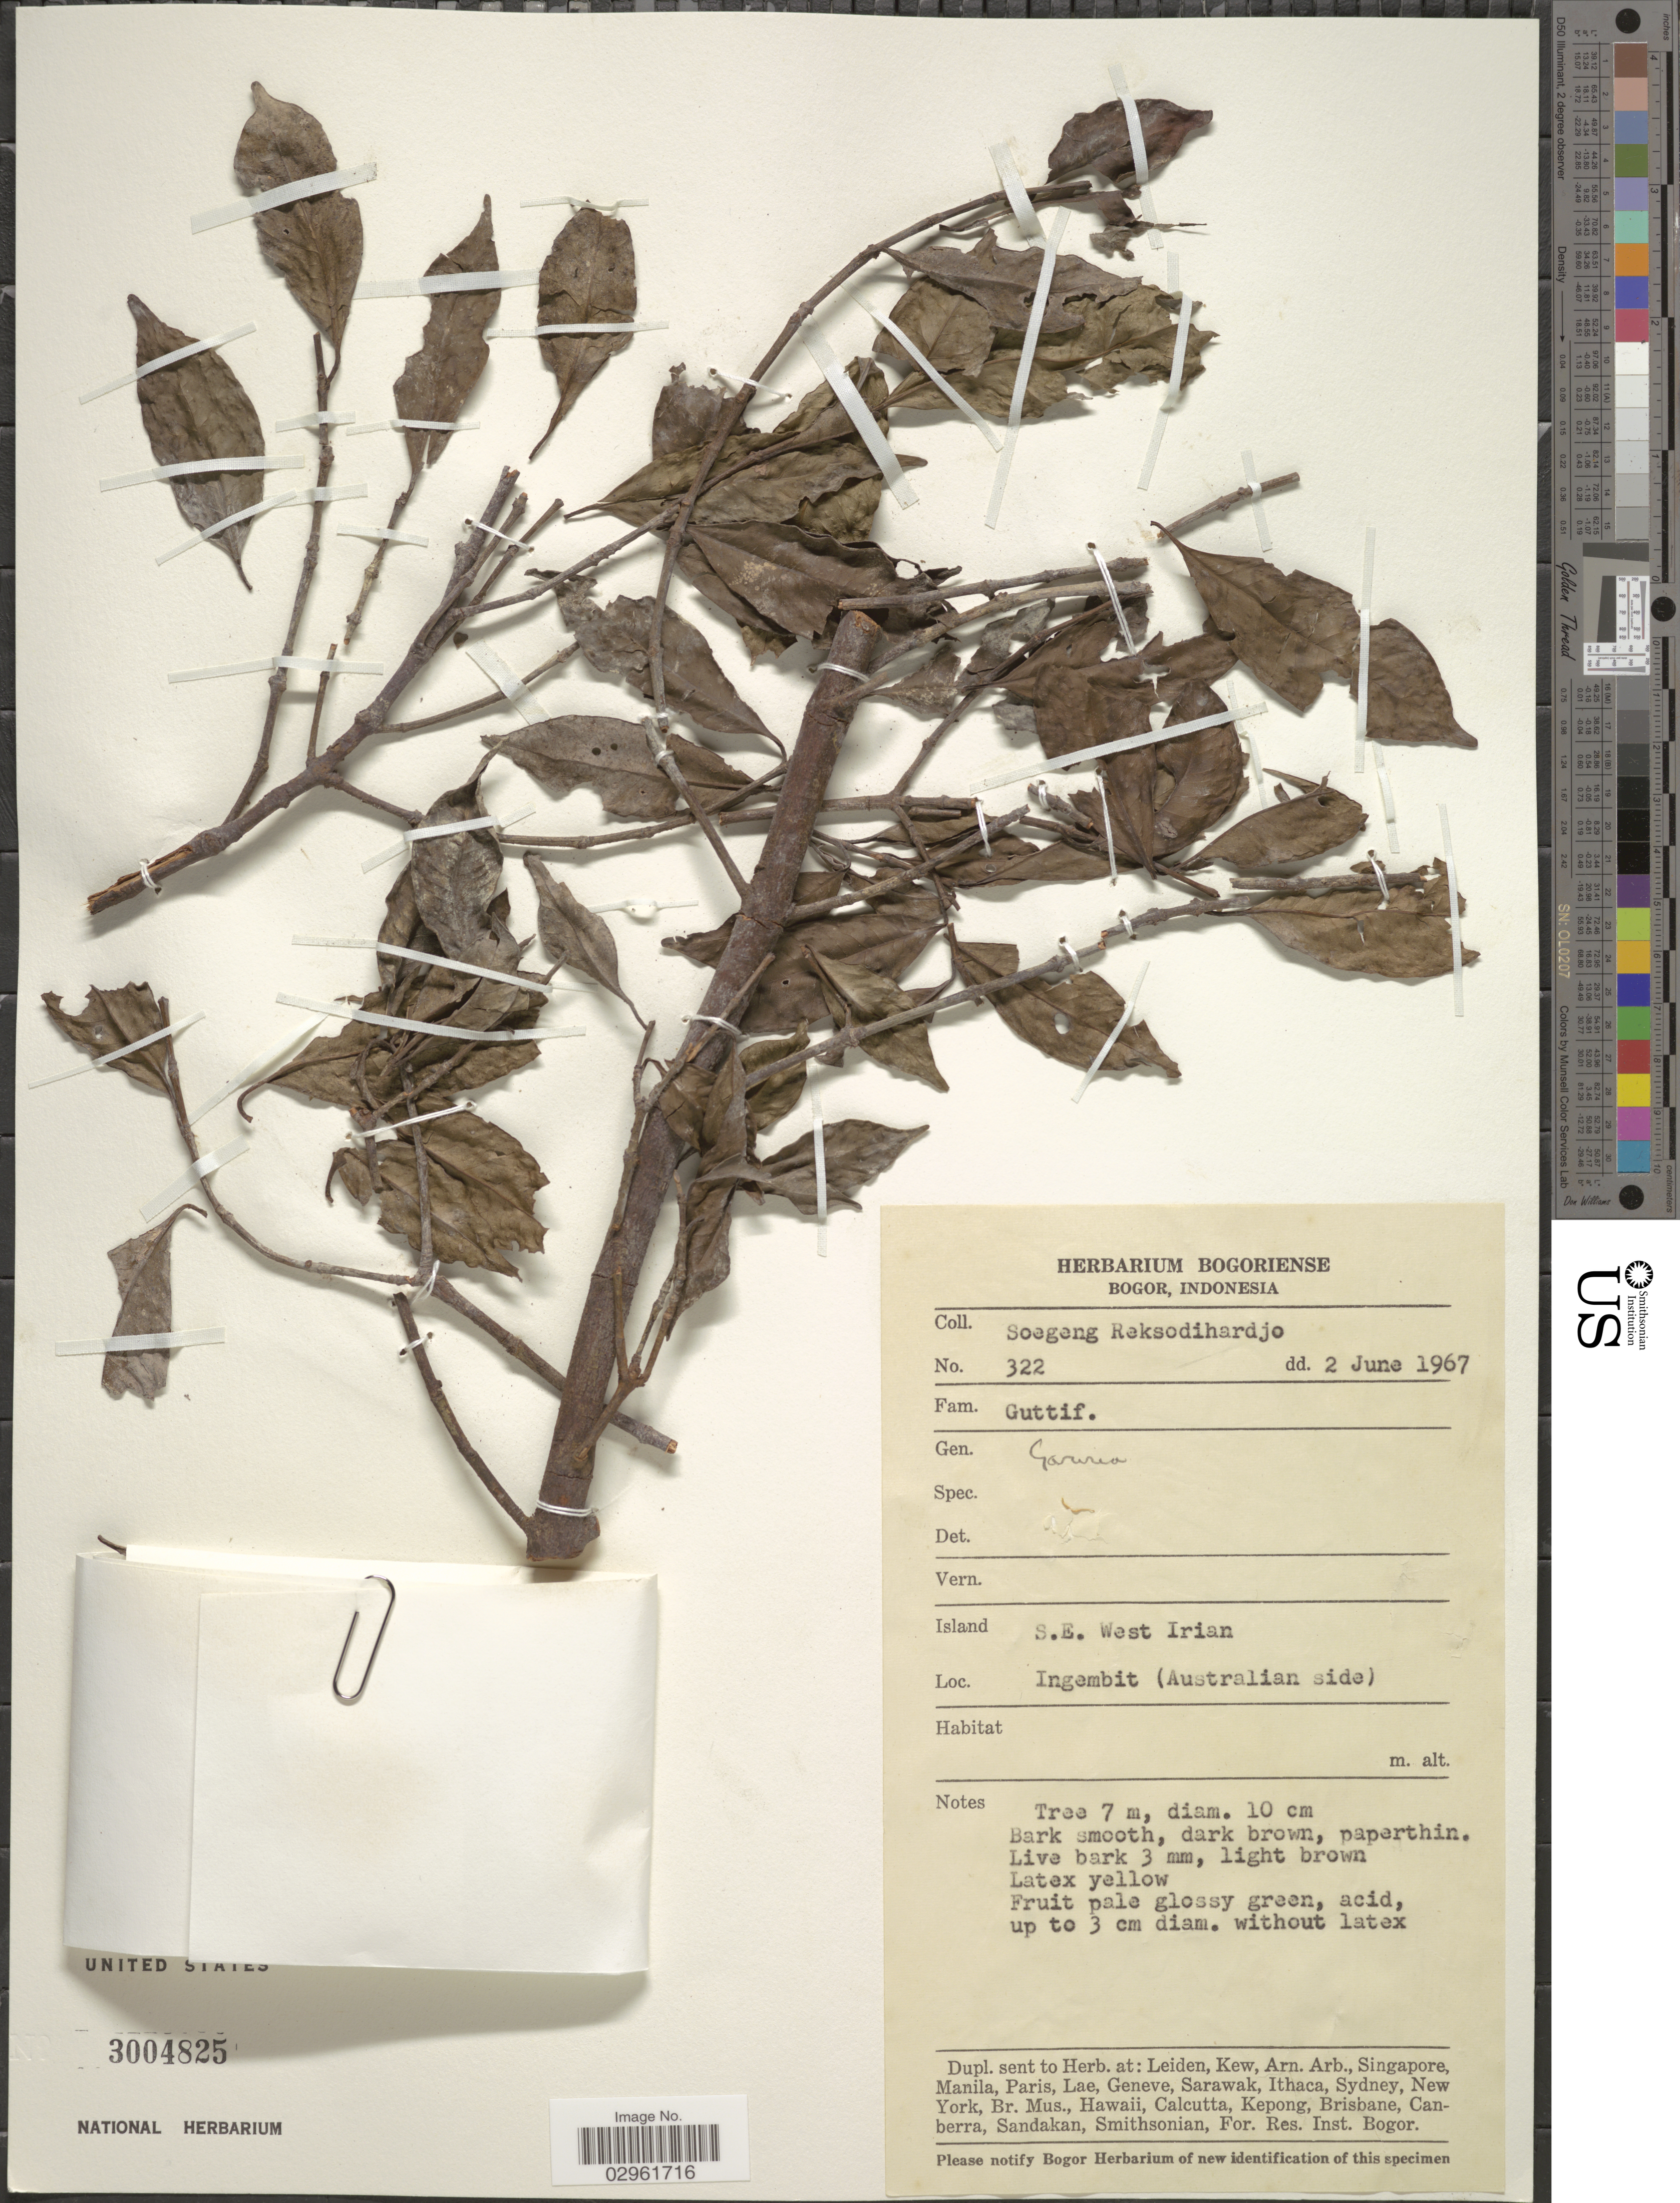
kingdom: Plantae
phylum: Tracheophyta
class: Magnoliopsida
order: Malpighiales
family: Clusiaceae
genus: Garcinia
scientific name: Garcinia sp.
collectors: S. Reksodihardjo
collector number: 322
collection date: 1967-06-02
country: Indonesia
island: New Guinea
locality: Island S.E. West Irian. Ingembit (Australian side).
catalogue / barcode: US 3004825